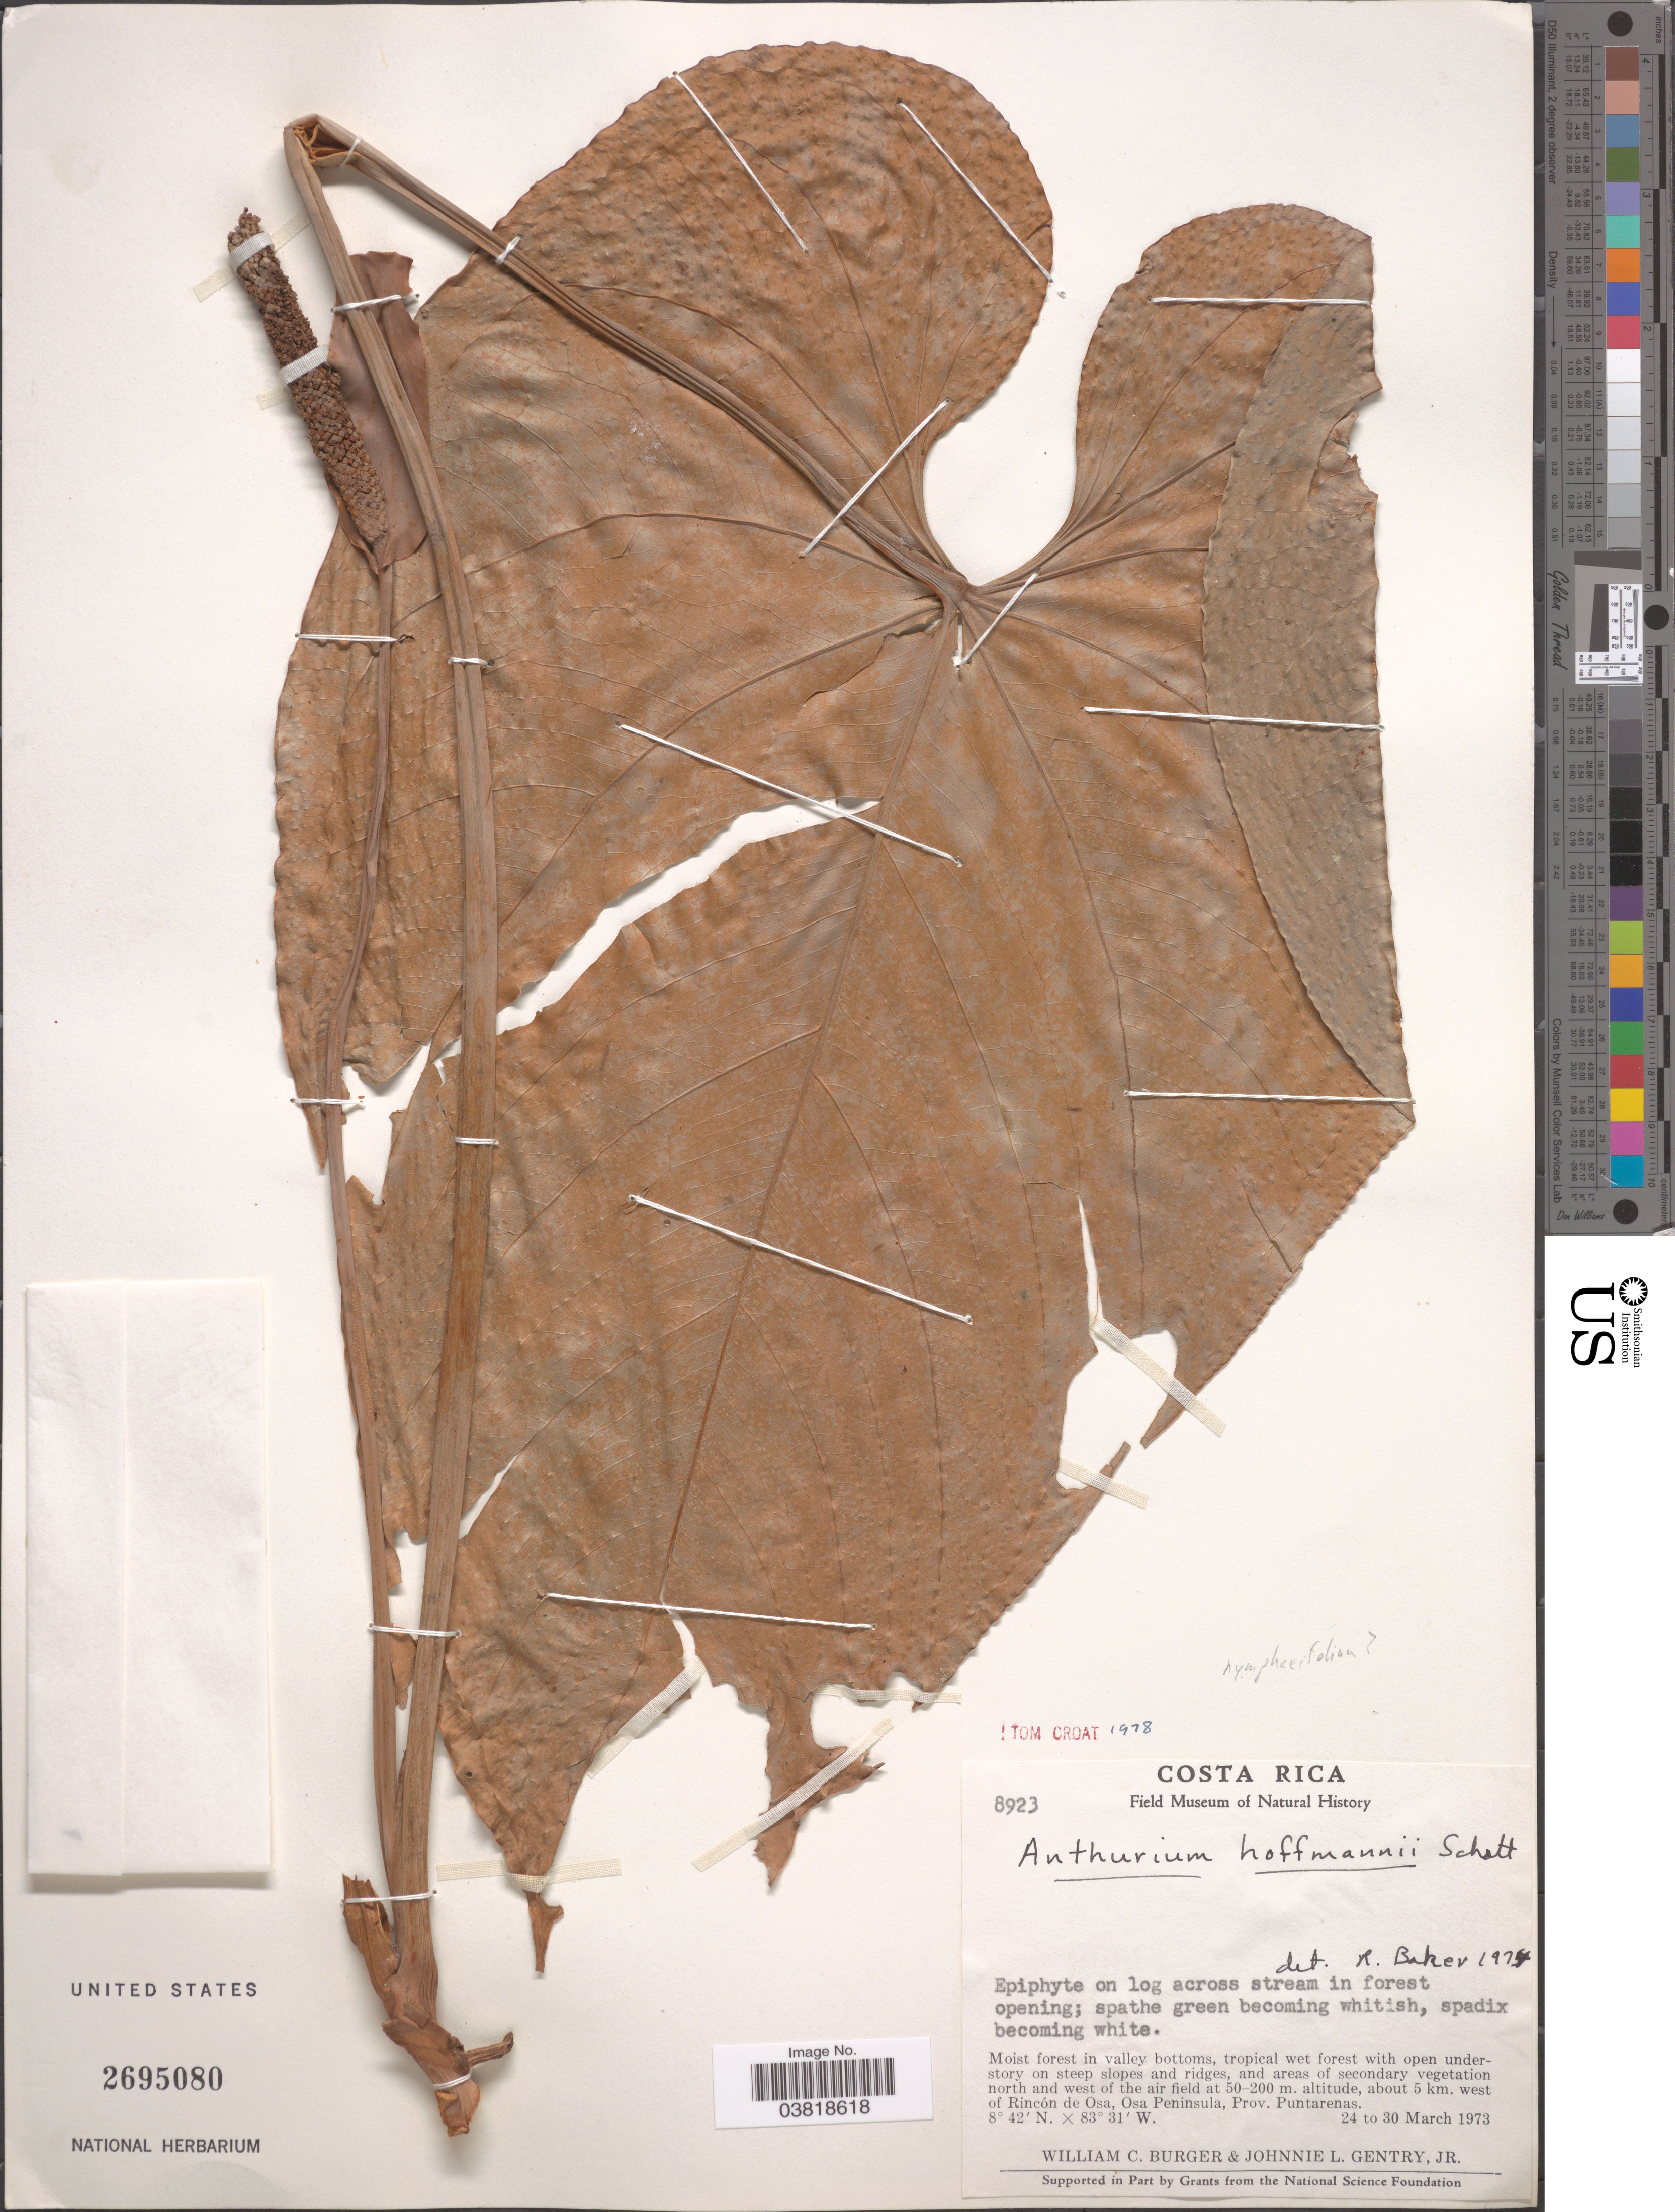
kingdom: Plantae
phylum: Tracheophyta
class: Liliopsida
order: Alismatales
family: Araceae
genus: Anthurium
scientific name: Anthurium hoffmanni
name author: Schott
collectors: W. Burger & J. L. Gentry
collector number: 8923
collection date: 1973-03-24/1973-03-30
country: Costa Rica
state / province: Puntarenas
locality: North and west of the airfield, about 5 km. west of Rincón de Osa, Osa Peninsula.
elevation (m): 50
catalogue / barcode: US 2695080